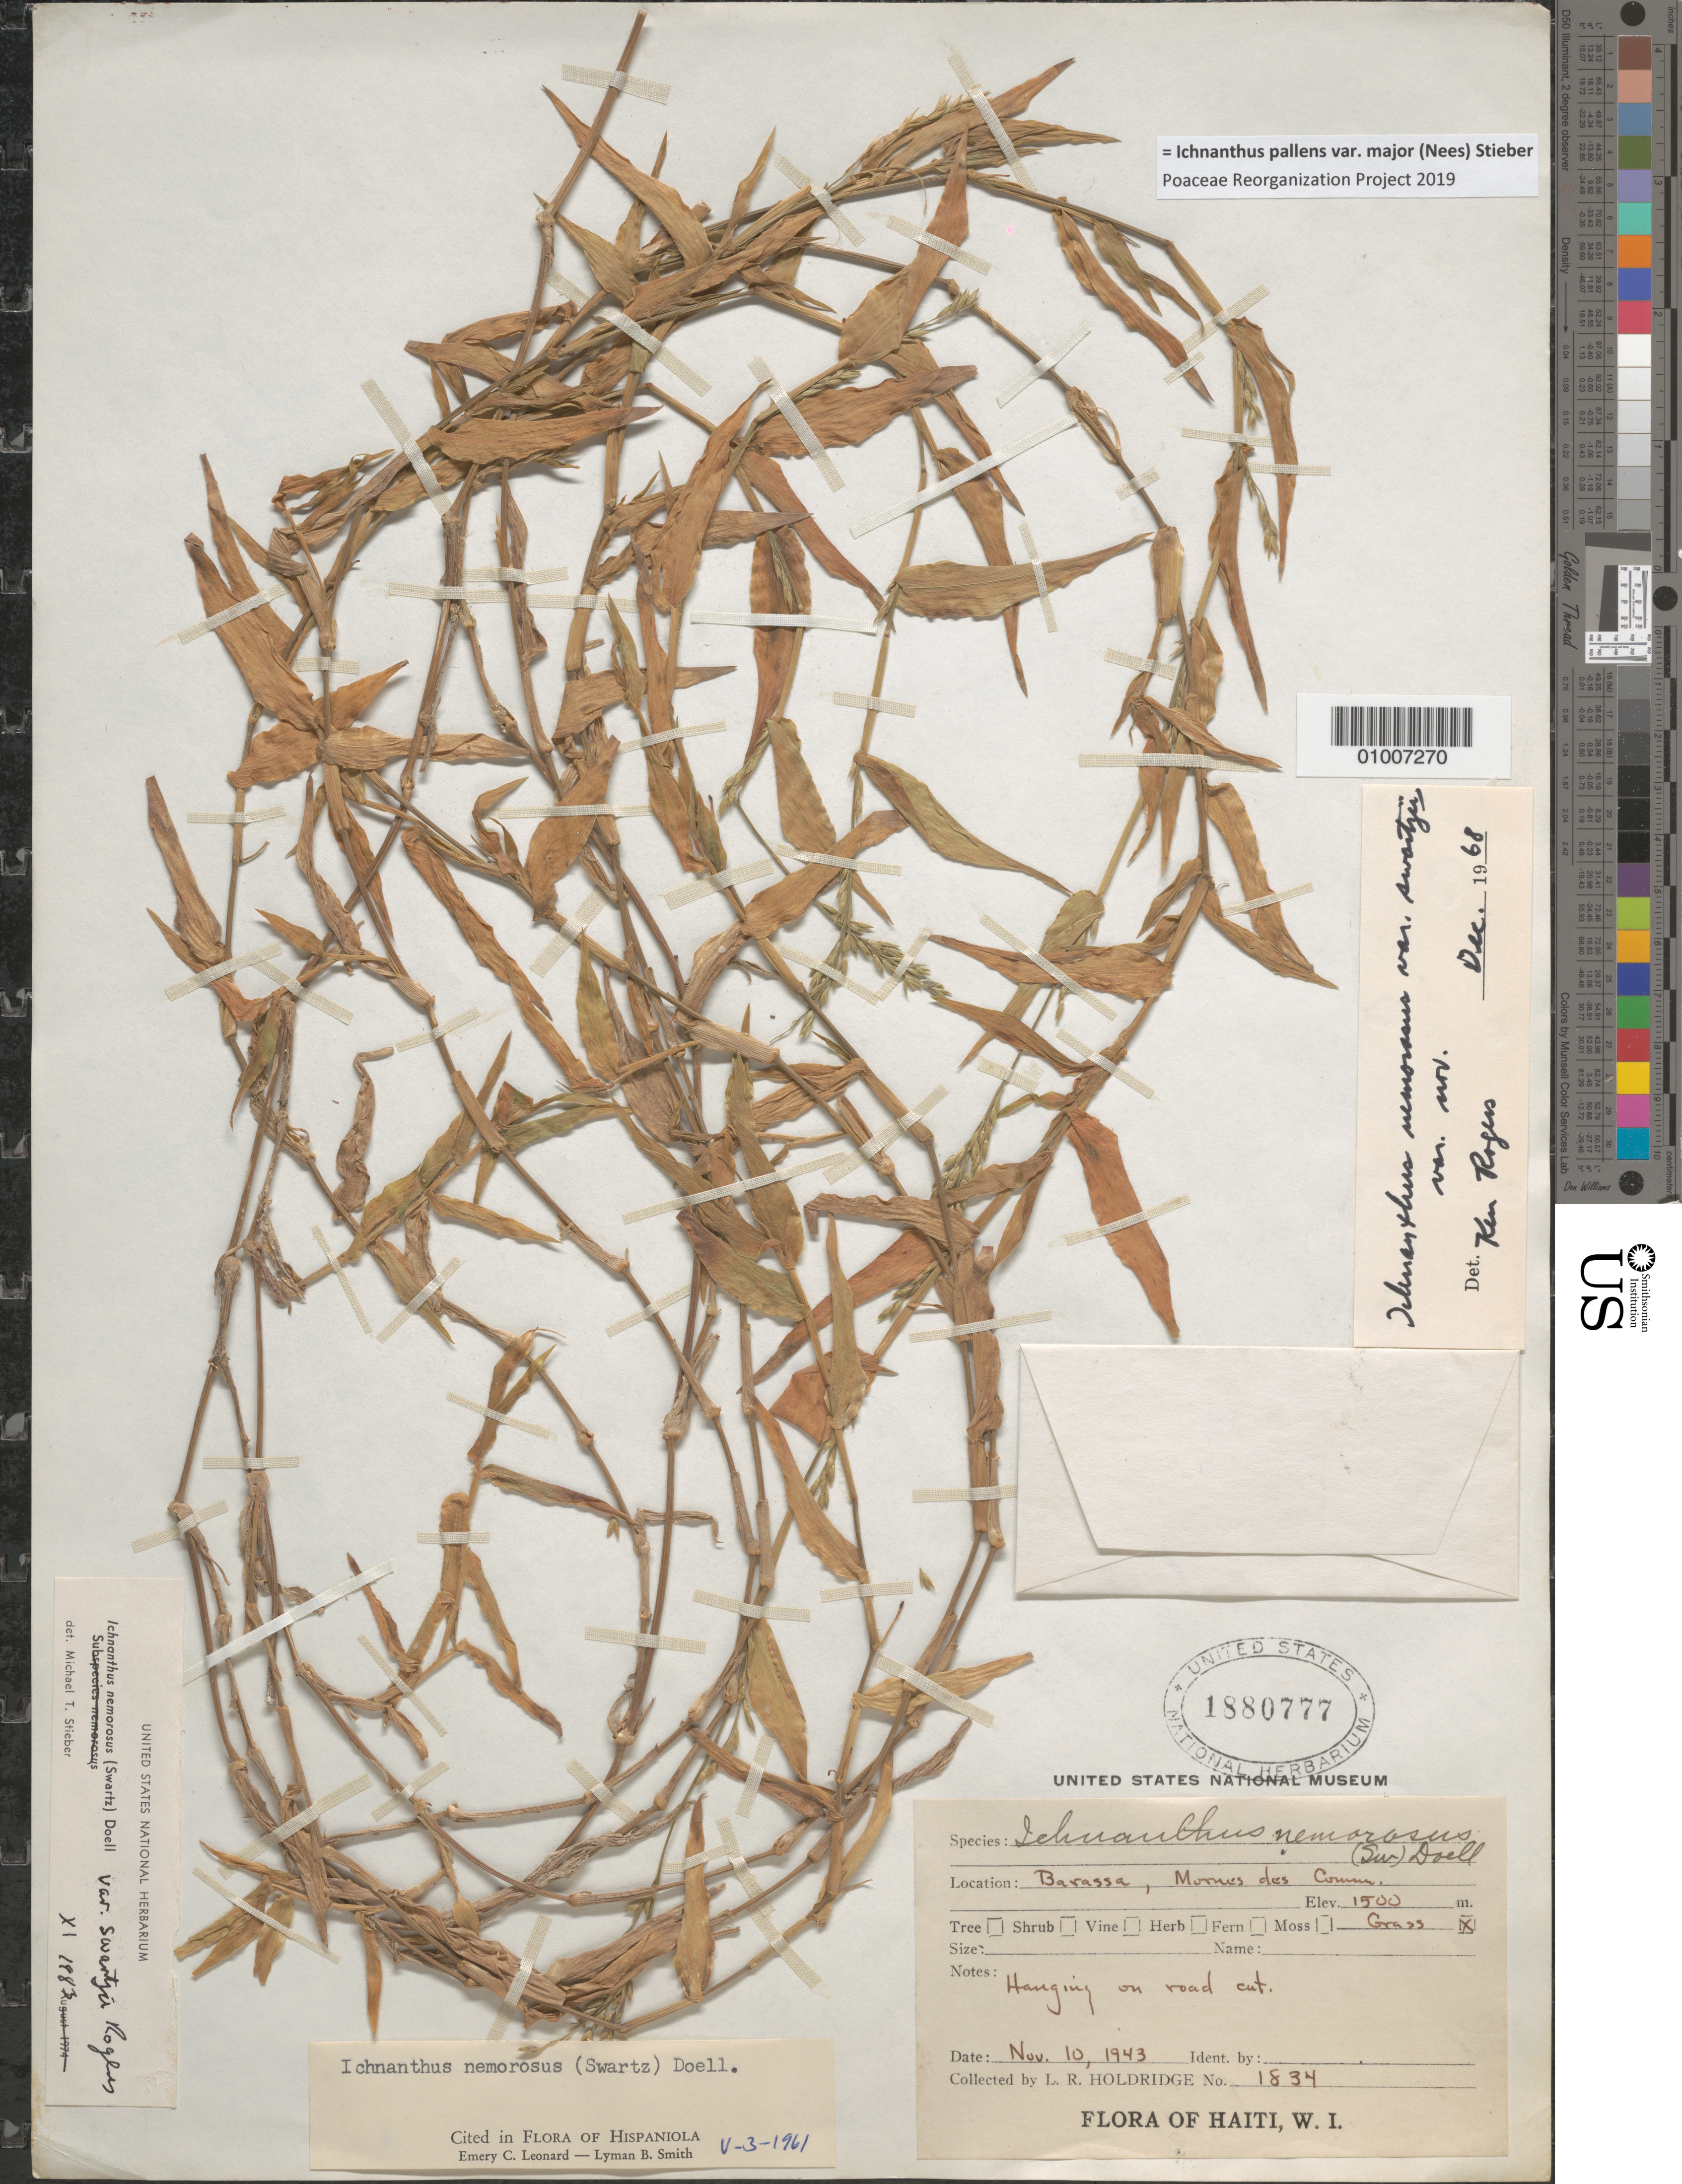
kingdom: Plantae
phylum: Tracheophyta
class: Liliopsida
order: Poales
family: Poaceae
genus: Ichnanthus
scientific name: Ichnanthus nemorosus var. swartzii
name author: K.E. Rogers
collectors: L. Holdridge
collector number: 1834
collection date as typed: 10 Nov 1943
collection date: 1943-11-10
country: Haiti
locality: Haiti, Barassa, Mornes des Commu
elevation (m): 1500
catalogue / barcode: US 1880777